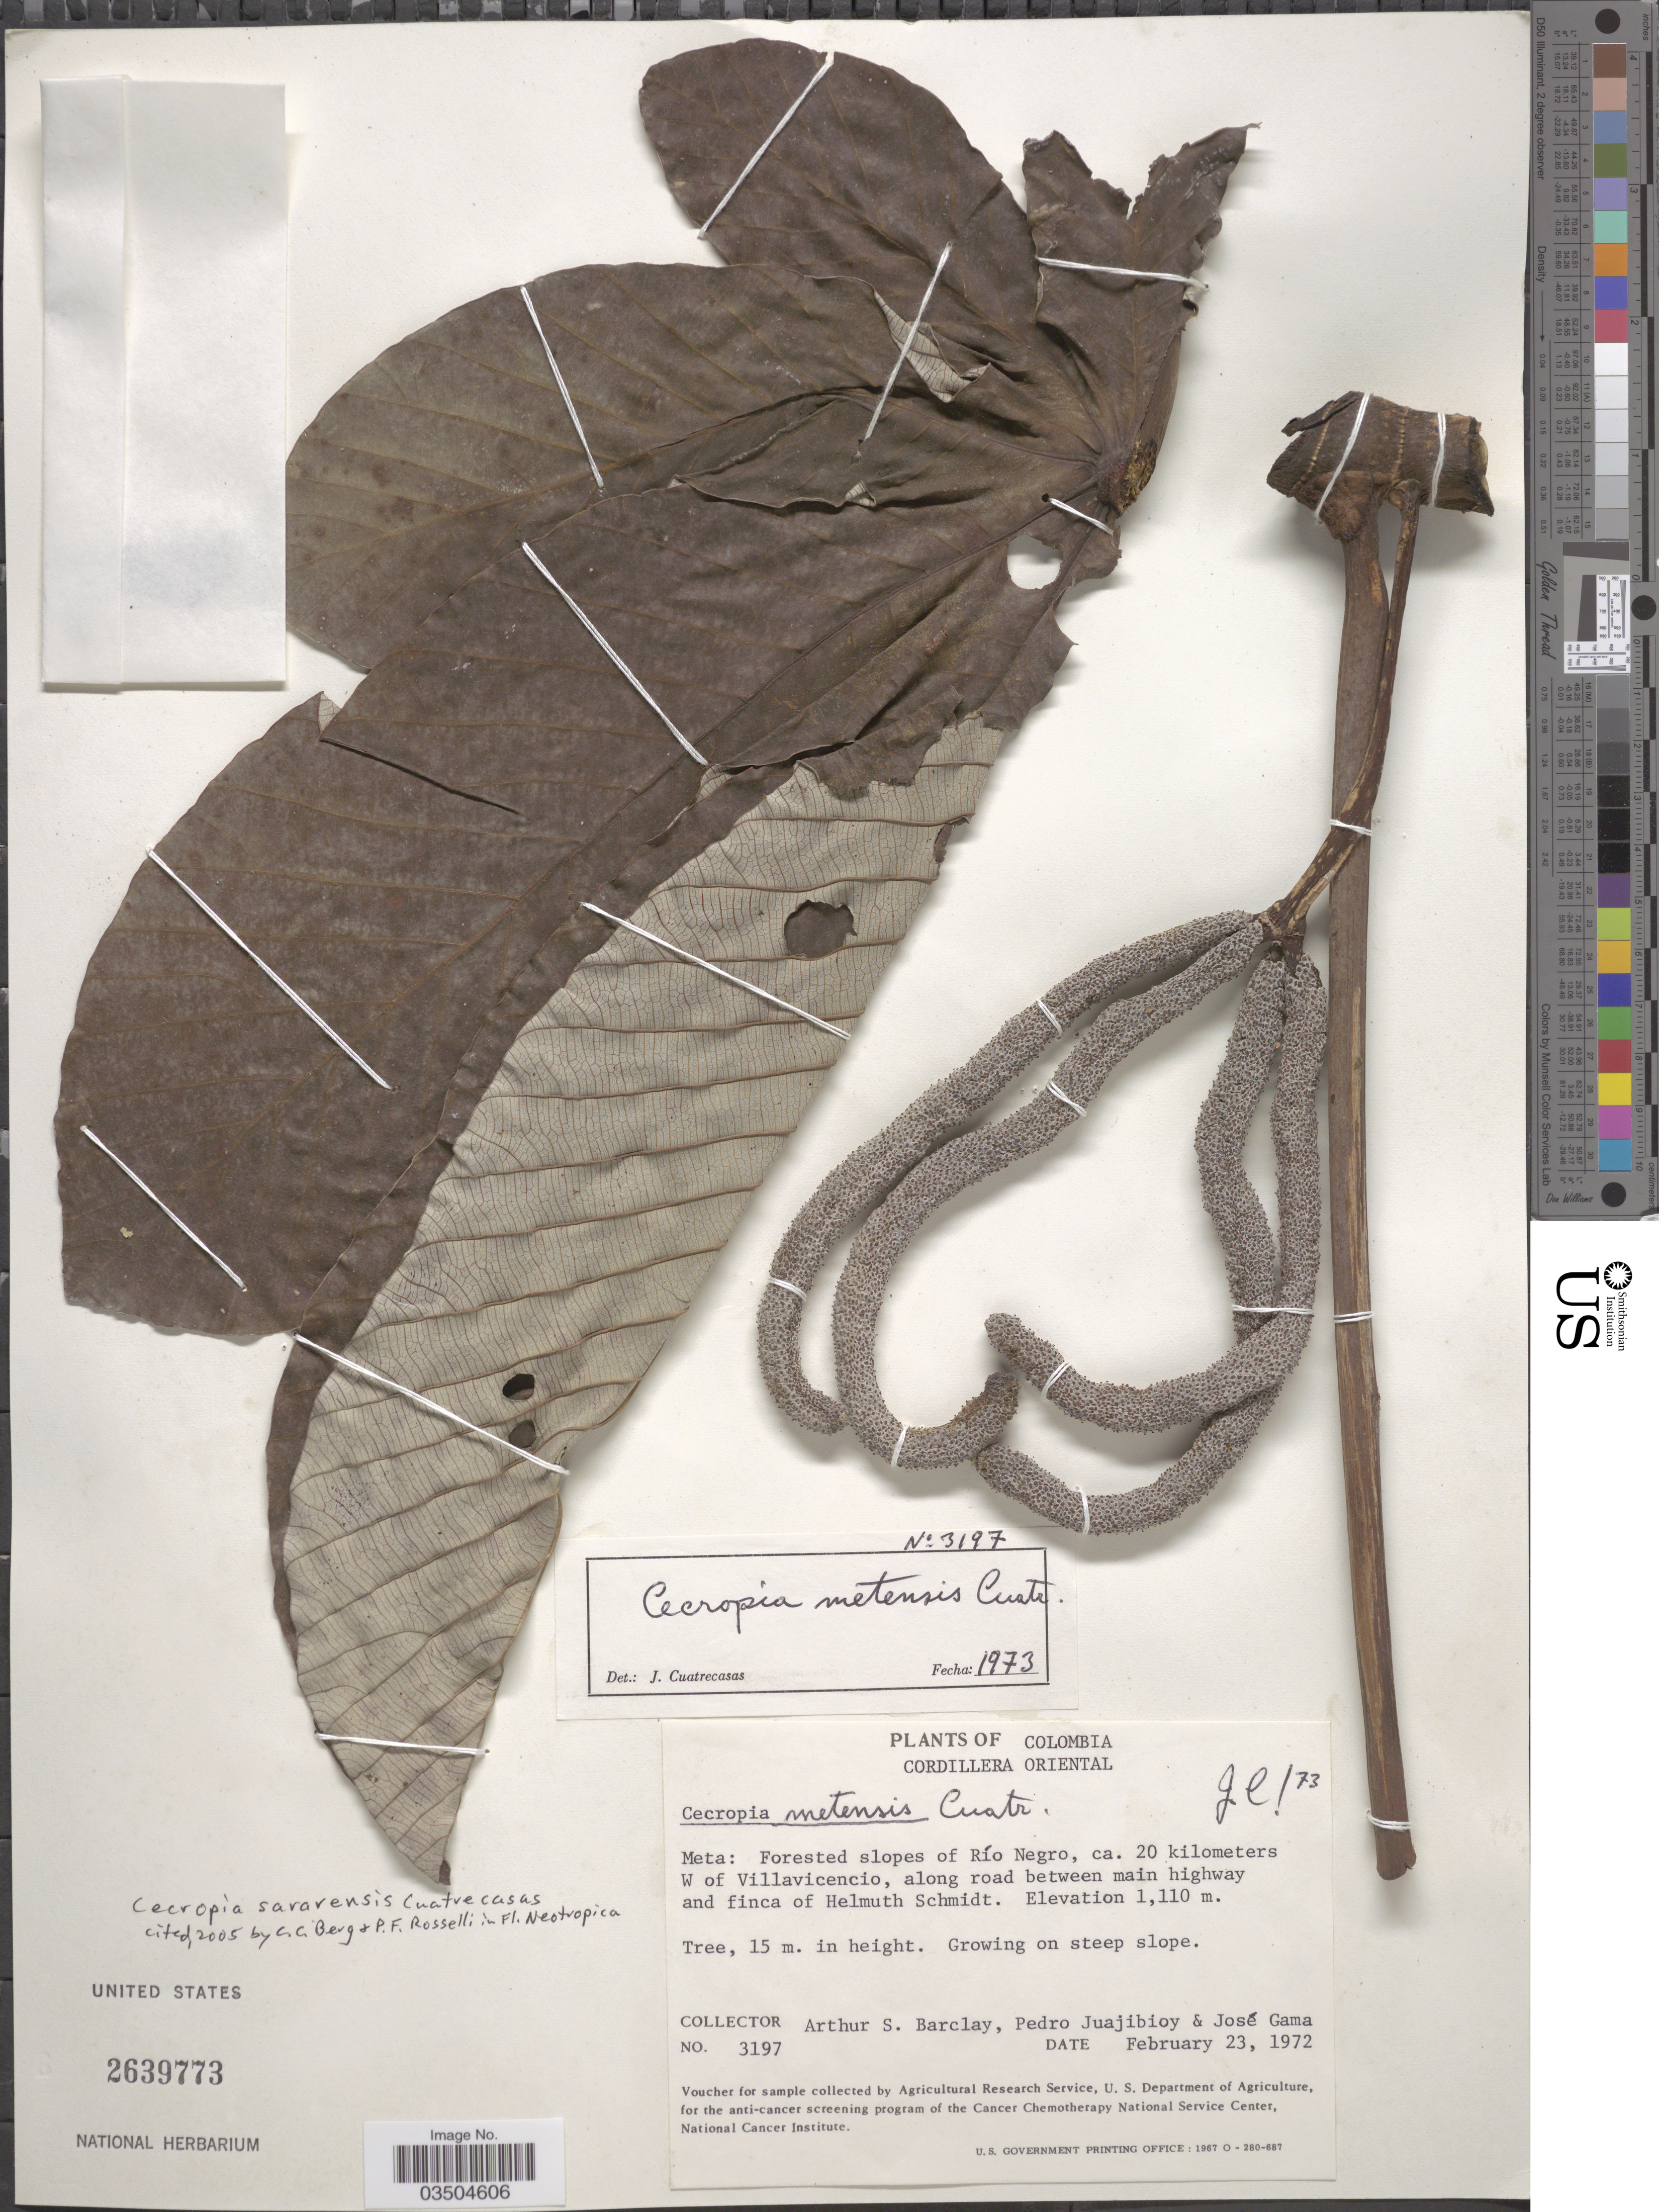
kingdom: Plantae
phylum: Tracheophyta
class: Magnoliopsida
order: Rosales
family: Urticaceae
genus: Cecropia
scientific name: Cecropia sararensis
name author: Cuatrec.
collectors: A. S. Barclay, P. Juajibioy & J. Gama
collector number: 3197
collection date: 1972-02-23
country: Colombia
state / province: Meta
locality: Cordillera Oriental. Forested slopes of Río Negro, ca. 20 kilometers W of Villavicencio, along road between main highway and finca of Helmuth Schmidt.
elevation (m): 1110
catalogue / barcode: US 2639773